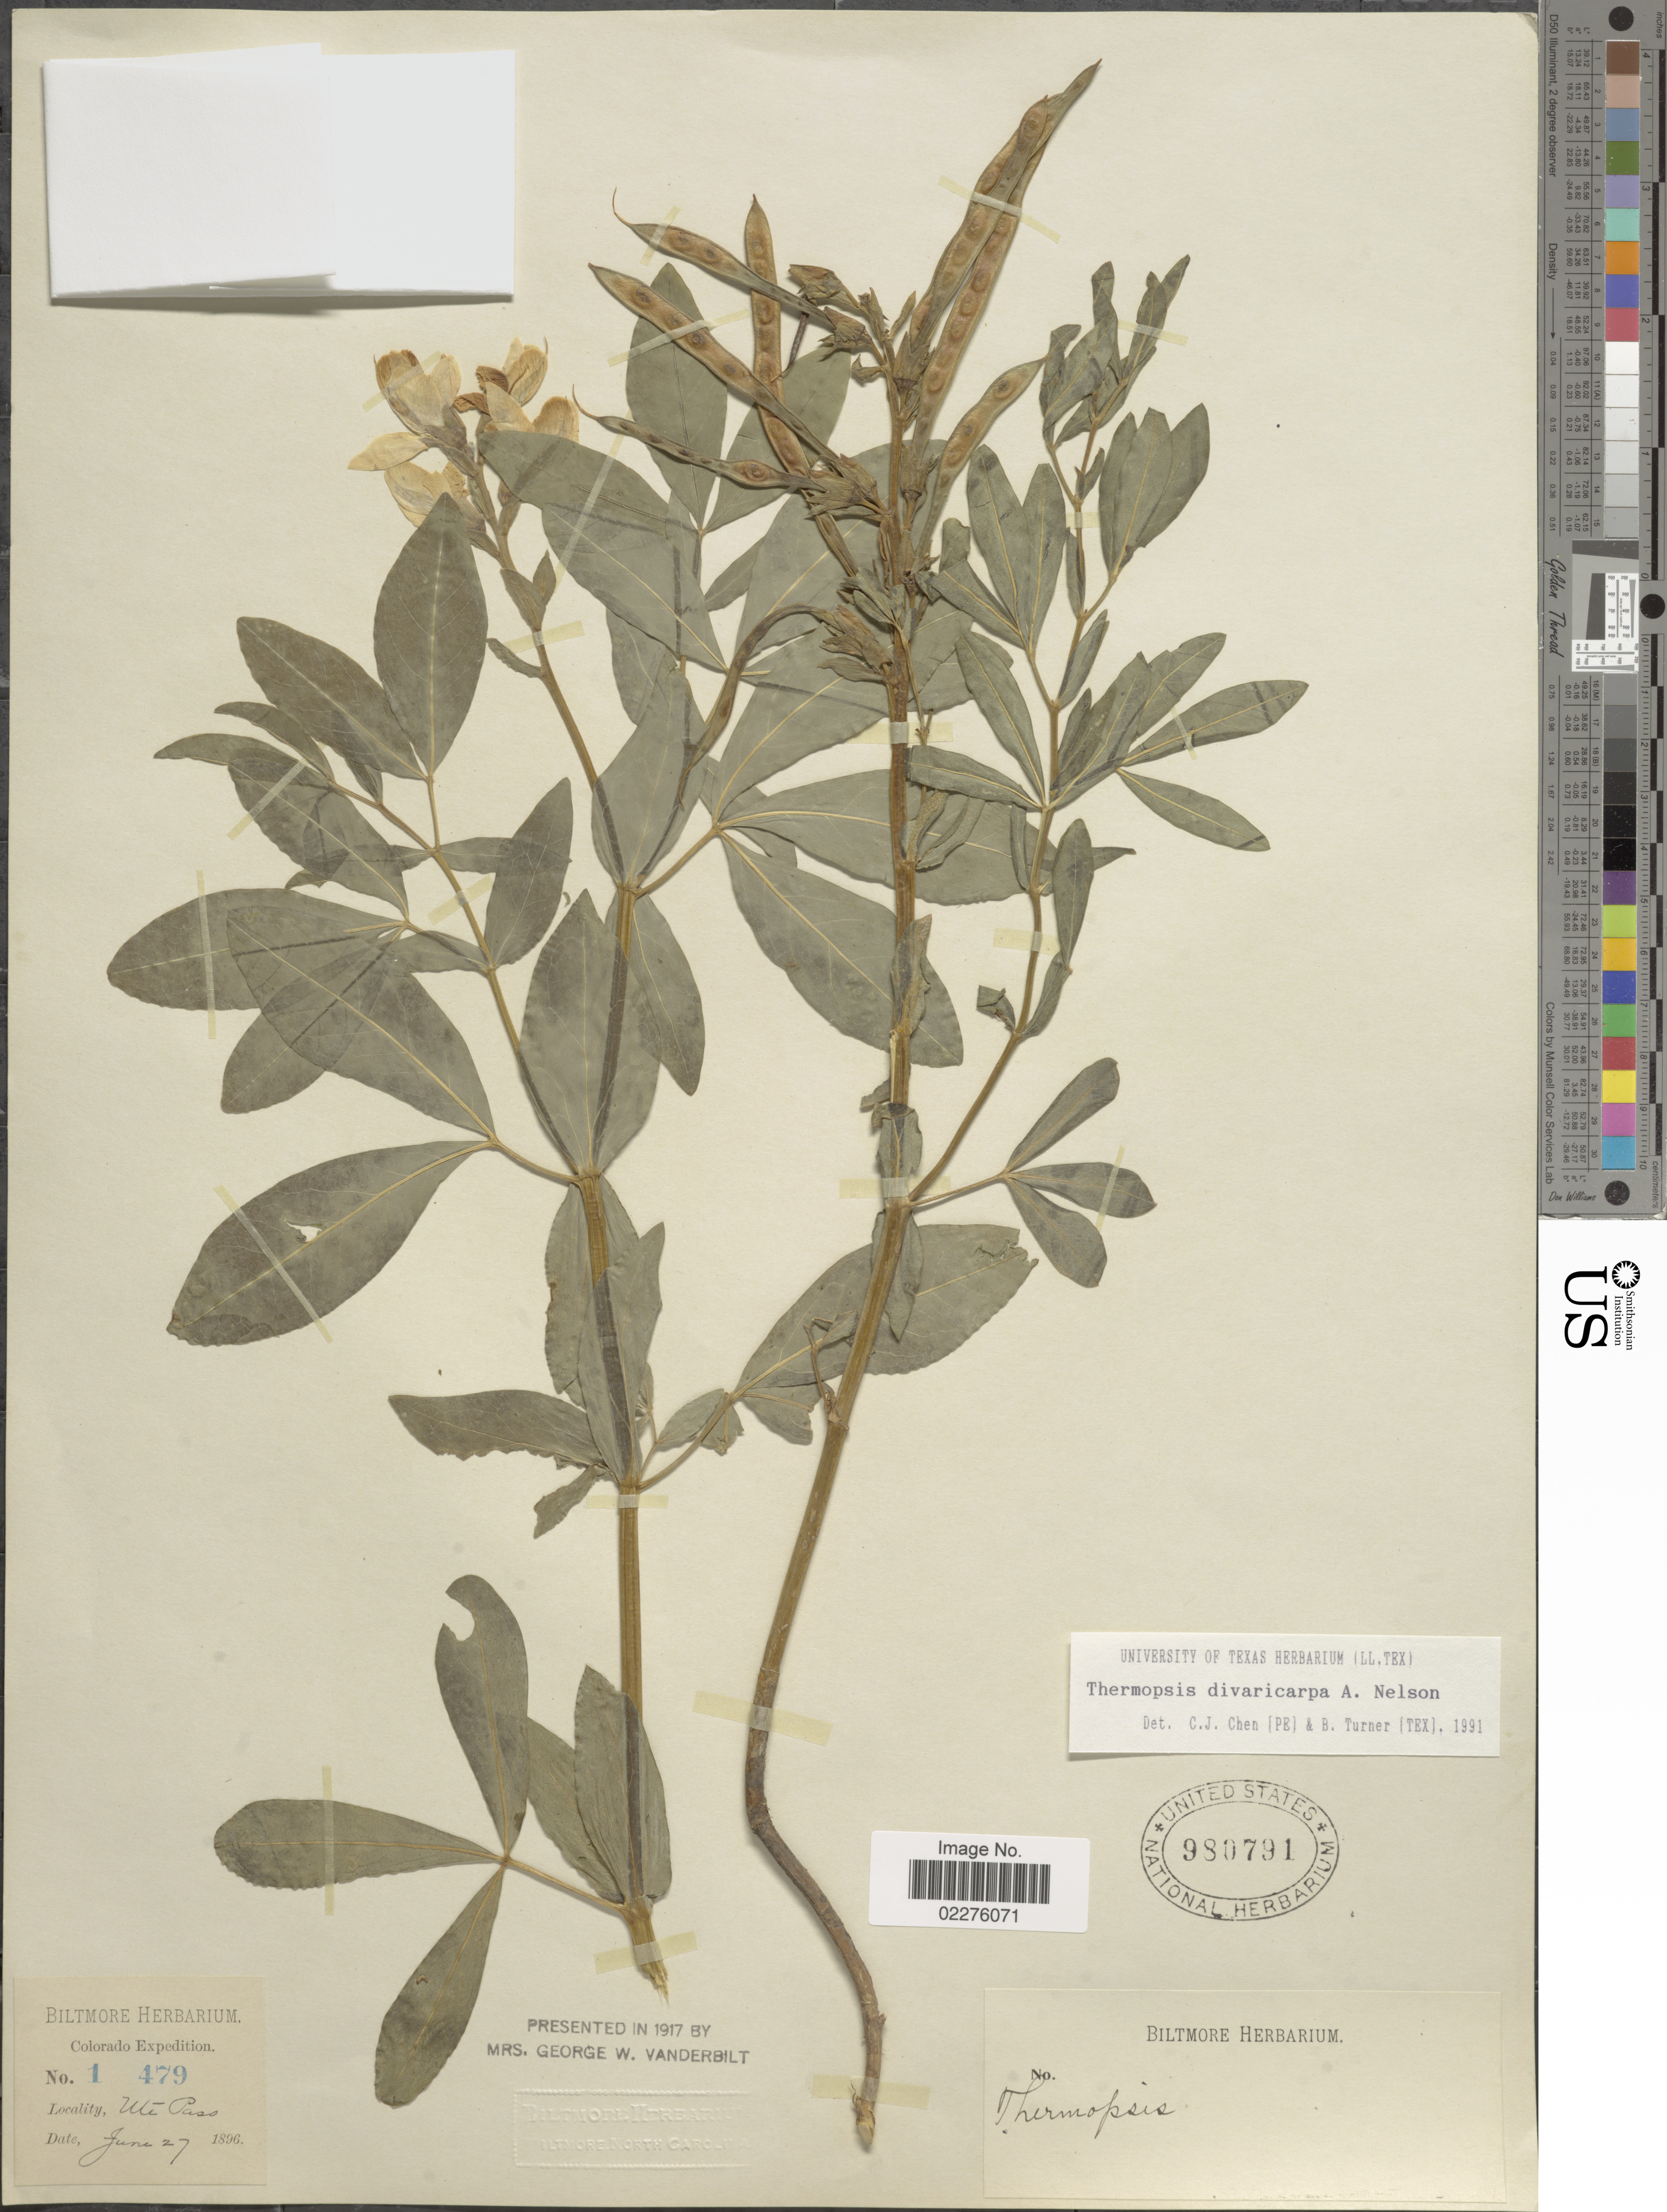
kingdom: Plantae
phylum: Tracheophyta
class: Magnoliopsida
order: Fabales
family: Fabaceae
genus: Thermopsis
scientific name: Thermopsis divaricarpa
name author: A. Nelson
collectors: ex herb. Biltmore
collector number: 1479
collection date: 1896-06-27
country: United States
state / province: Colorado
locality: Ute pass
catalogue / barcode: US 980791